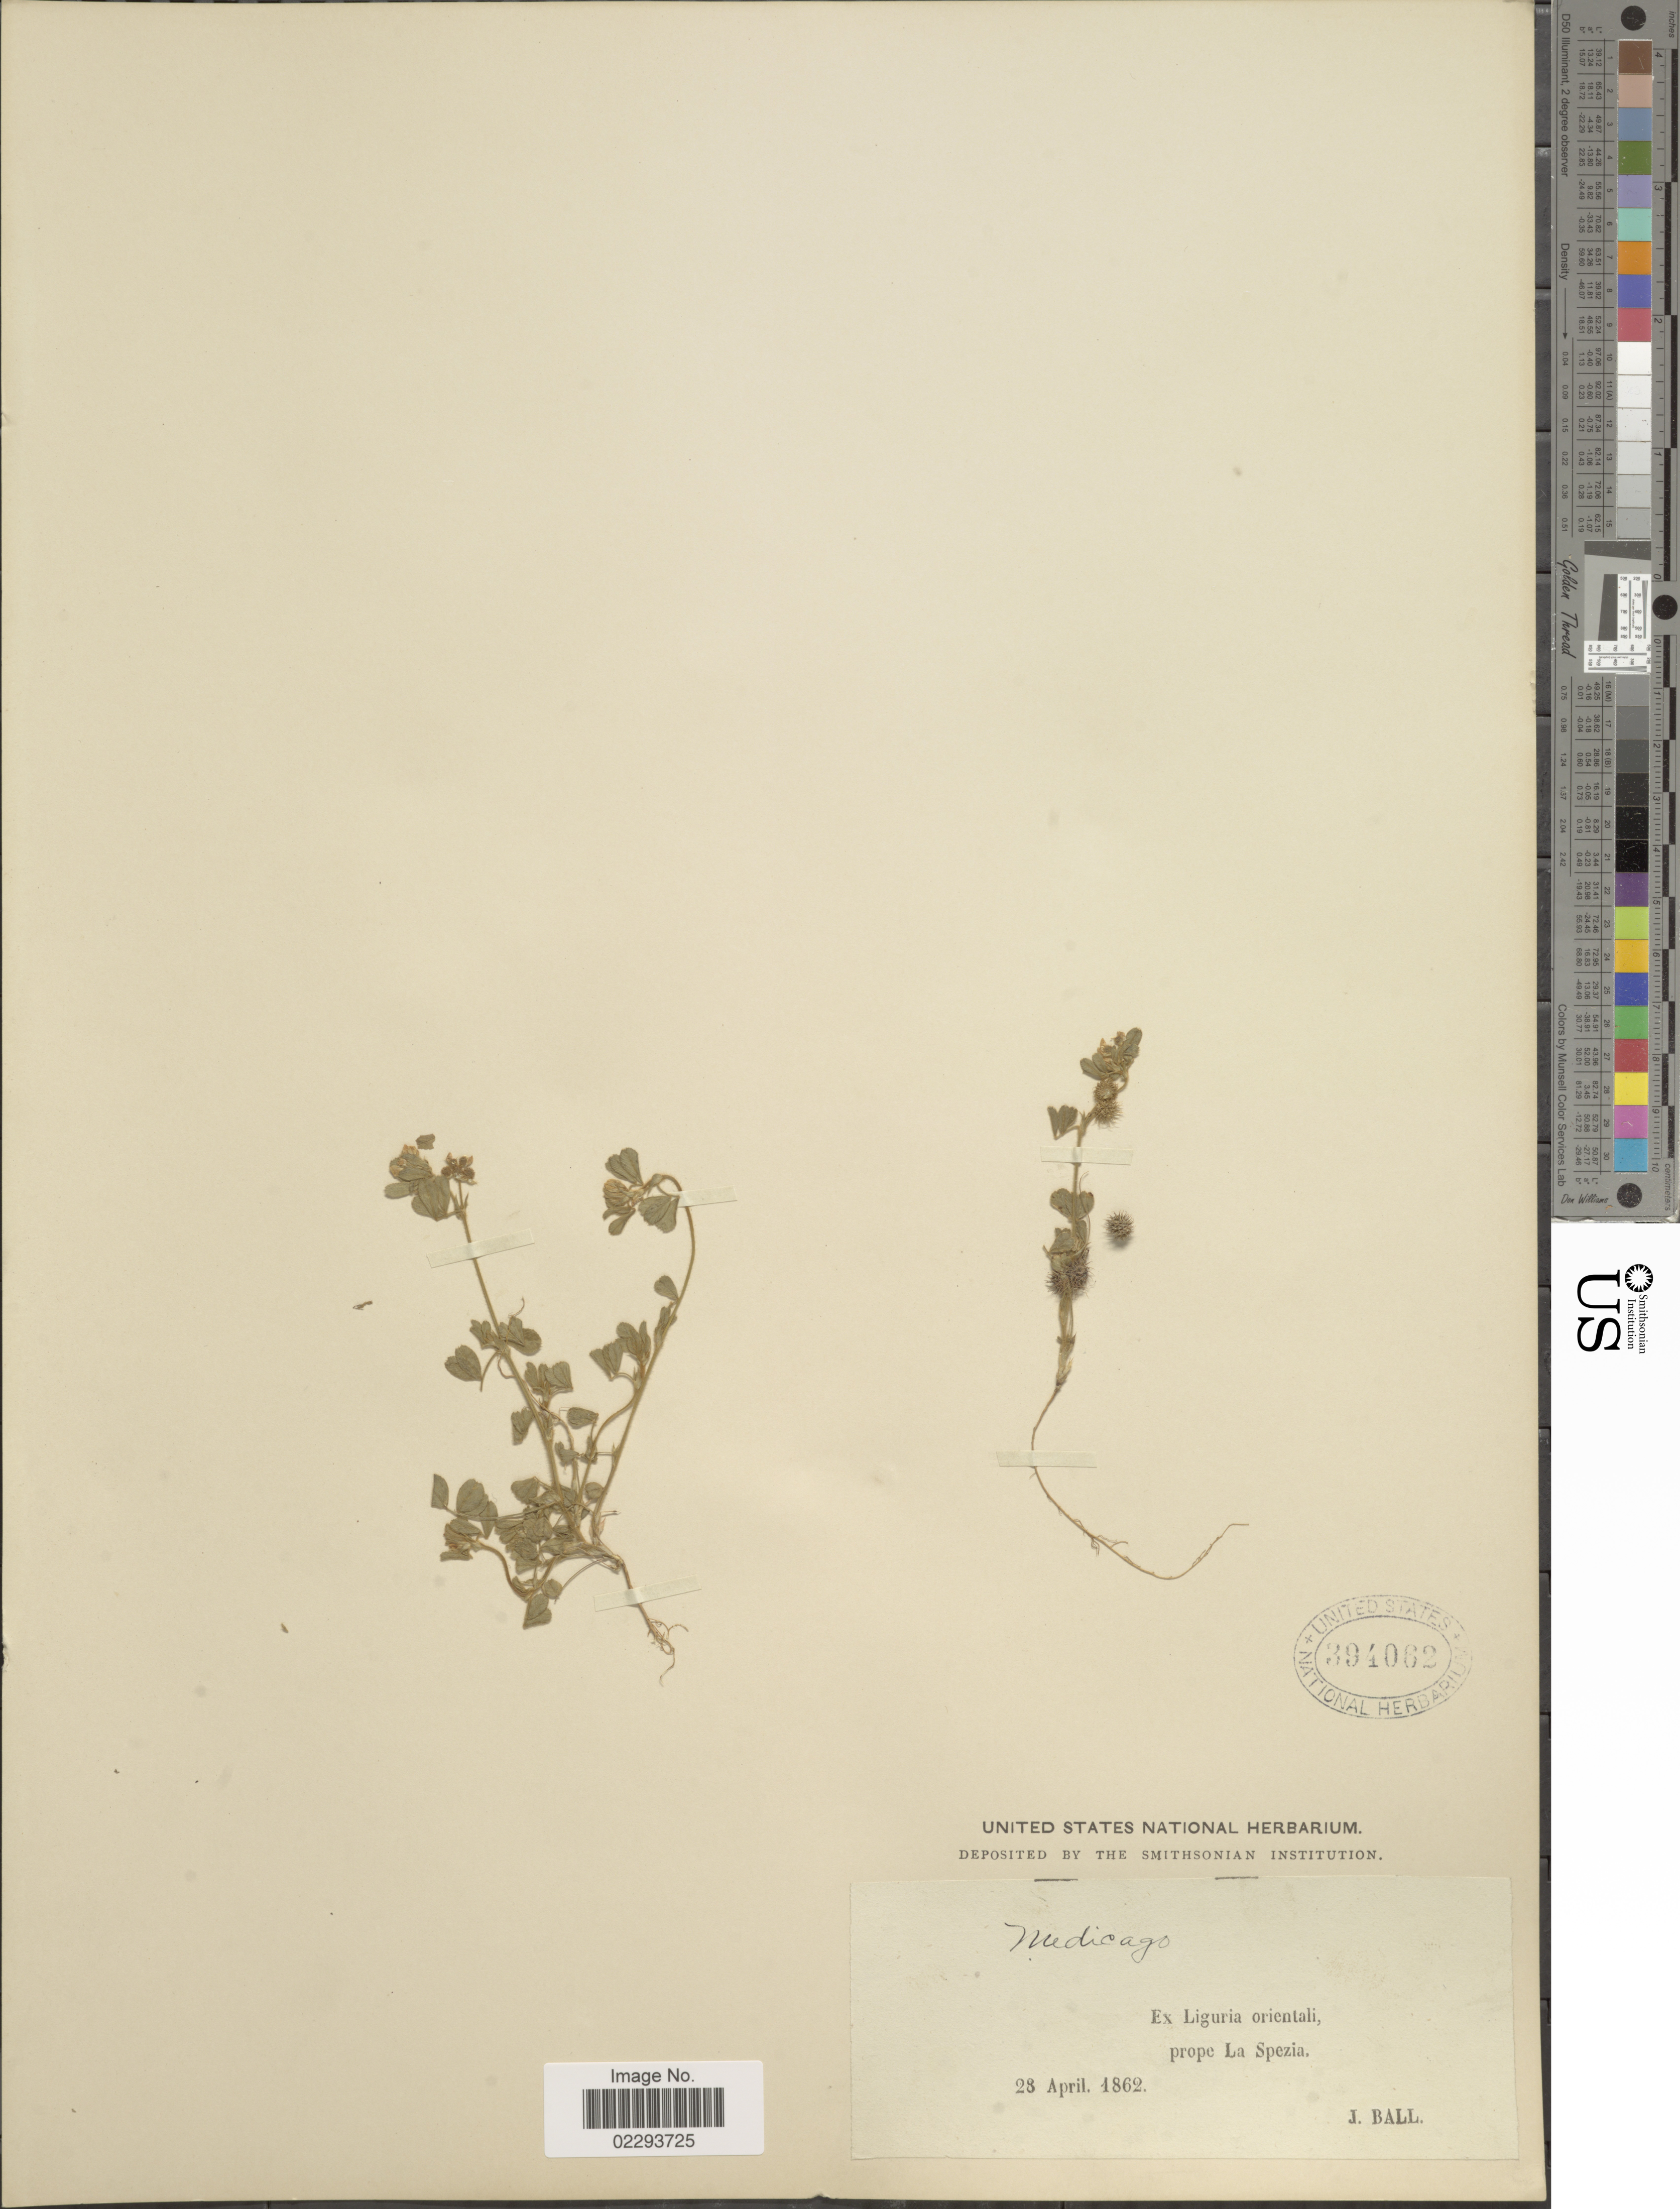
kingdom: Plantae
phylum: Tracheophyta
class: Magnoliopsida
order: Fabales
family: Fabaceae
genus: Medicago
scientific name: Medicago minima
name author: Lam.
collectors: J. Ball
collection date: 1862-04-23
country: Italy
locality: Prope La Spezia.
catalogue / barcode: US 394062